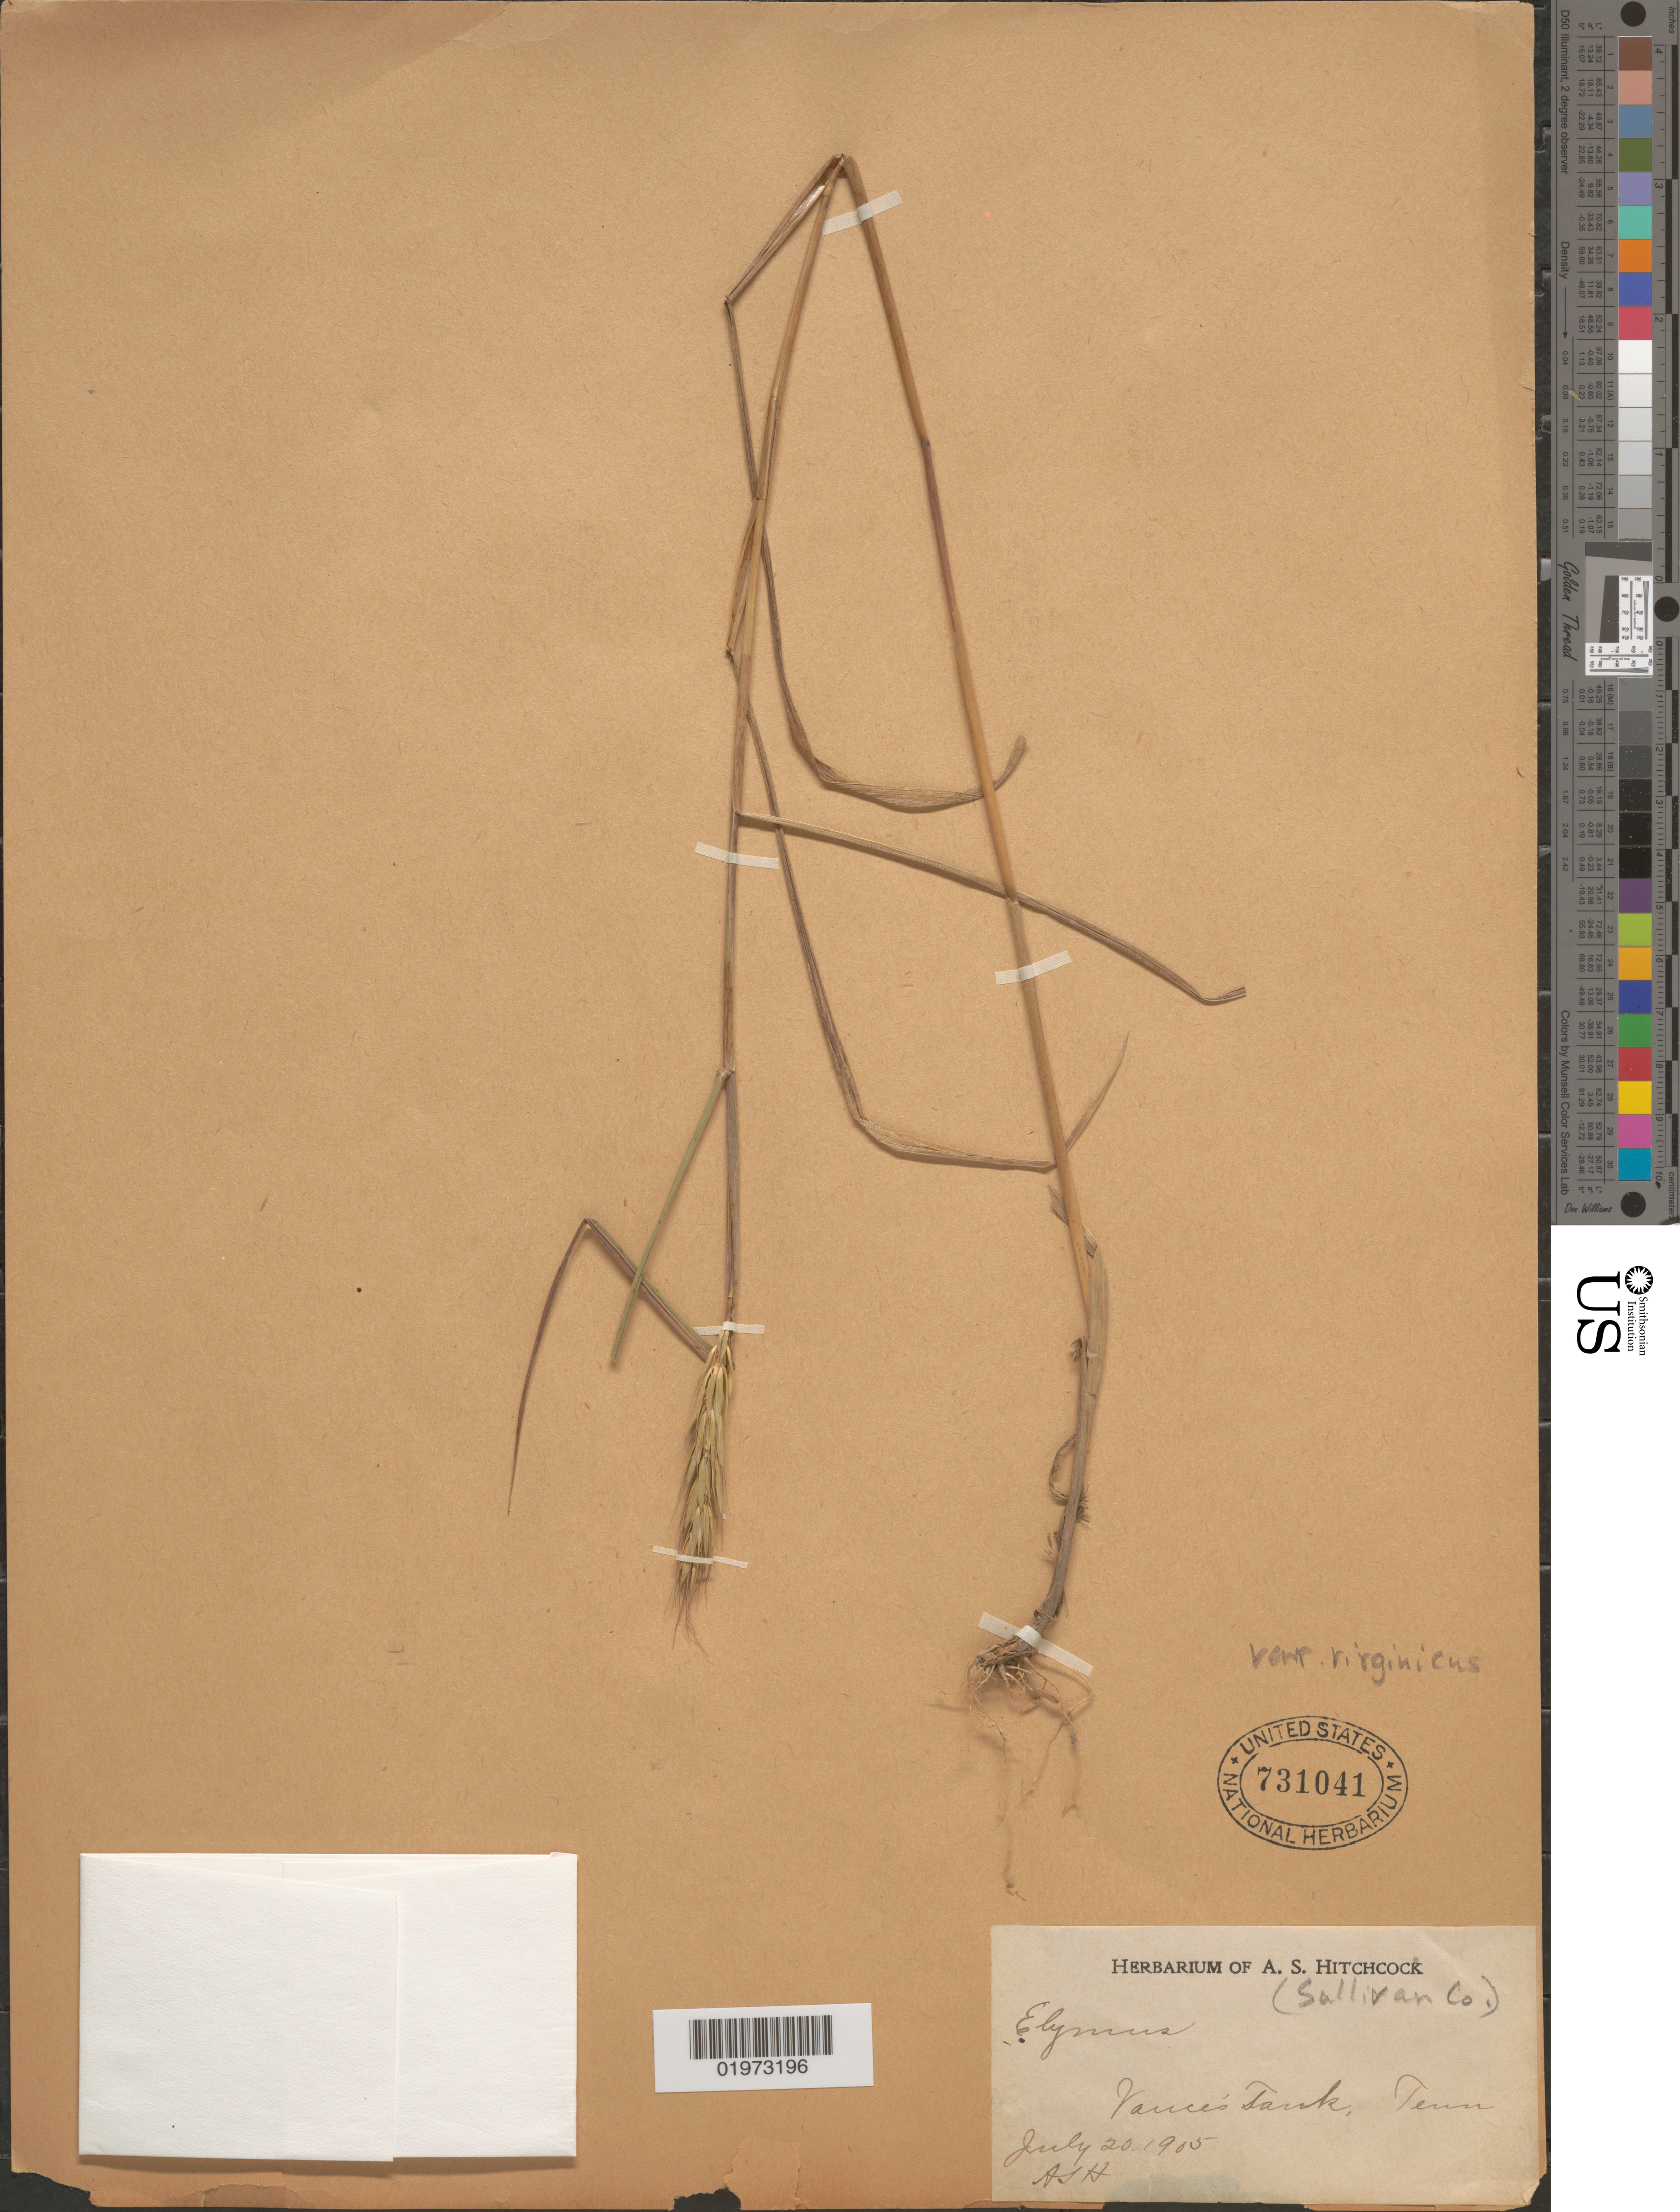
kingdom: Plantae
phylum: Tracheophyta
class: Liliopsida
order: Poales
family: Poaceae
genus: Elymus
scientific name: Elymus virginicus var. virginicus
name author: L.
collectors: A. S. Hitchcock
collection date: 1905-07-20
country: United States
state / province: Tennessee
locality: (Sullivan Co.). Vances Tank.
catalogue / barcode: US 731041